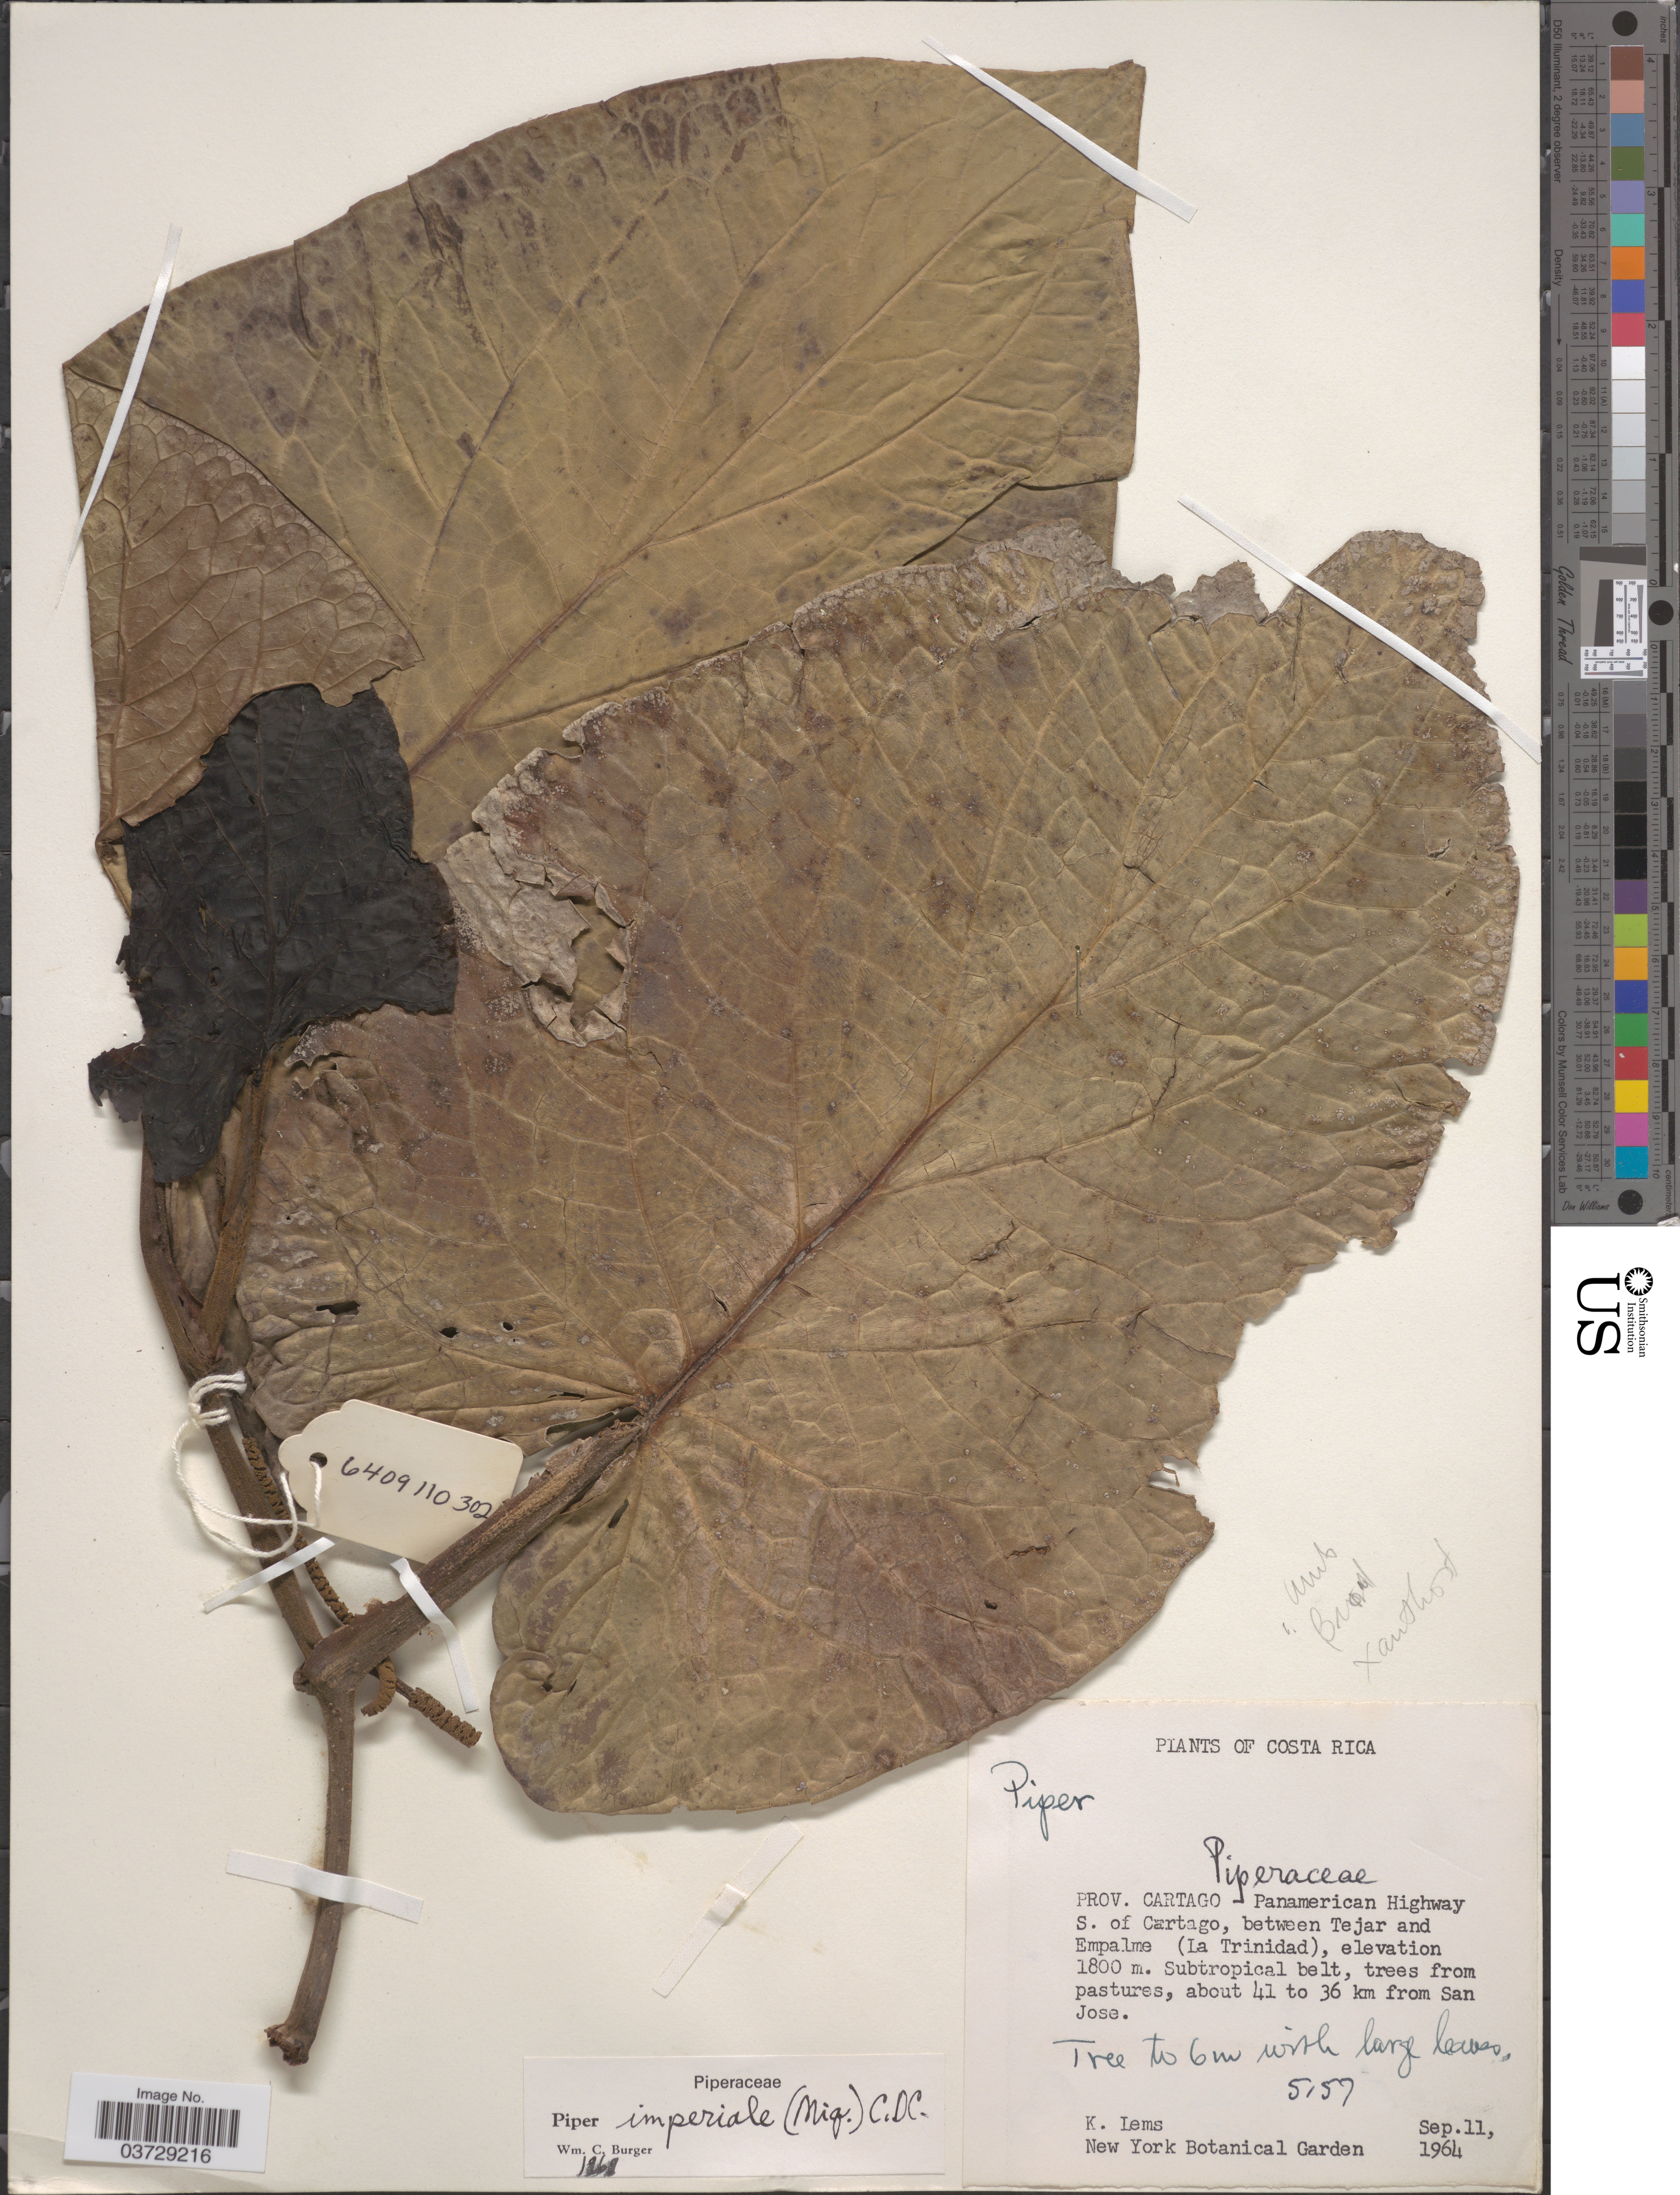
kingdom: Plantae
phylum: Tracheophyta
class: Magnoliopsida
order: Piperales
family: Piperaceae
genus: Piper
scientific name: Piper imperiale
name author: (Miq.) C. DC.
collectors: K. Lems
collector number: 5157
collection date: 1964-09-11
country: Costa Rica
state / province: Cartago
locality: Panamerican Highway S. of Cartago, between Tejar and Empalme (La Trinidad), about 41 to 36 km from San Jose.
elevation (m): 1800